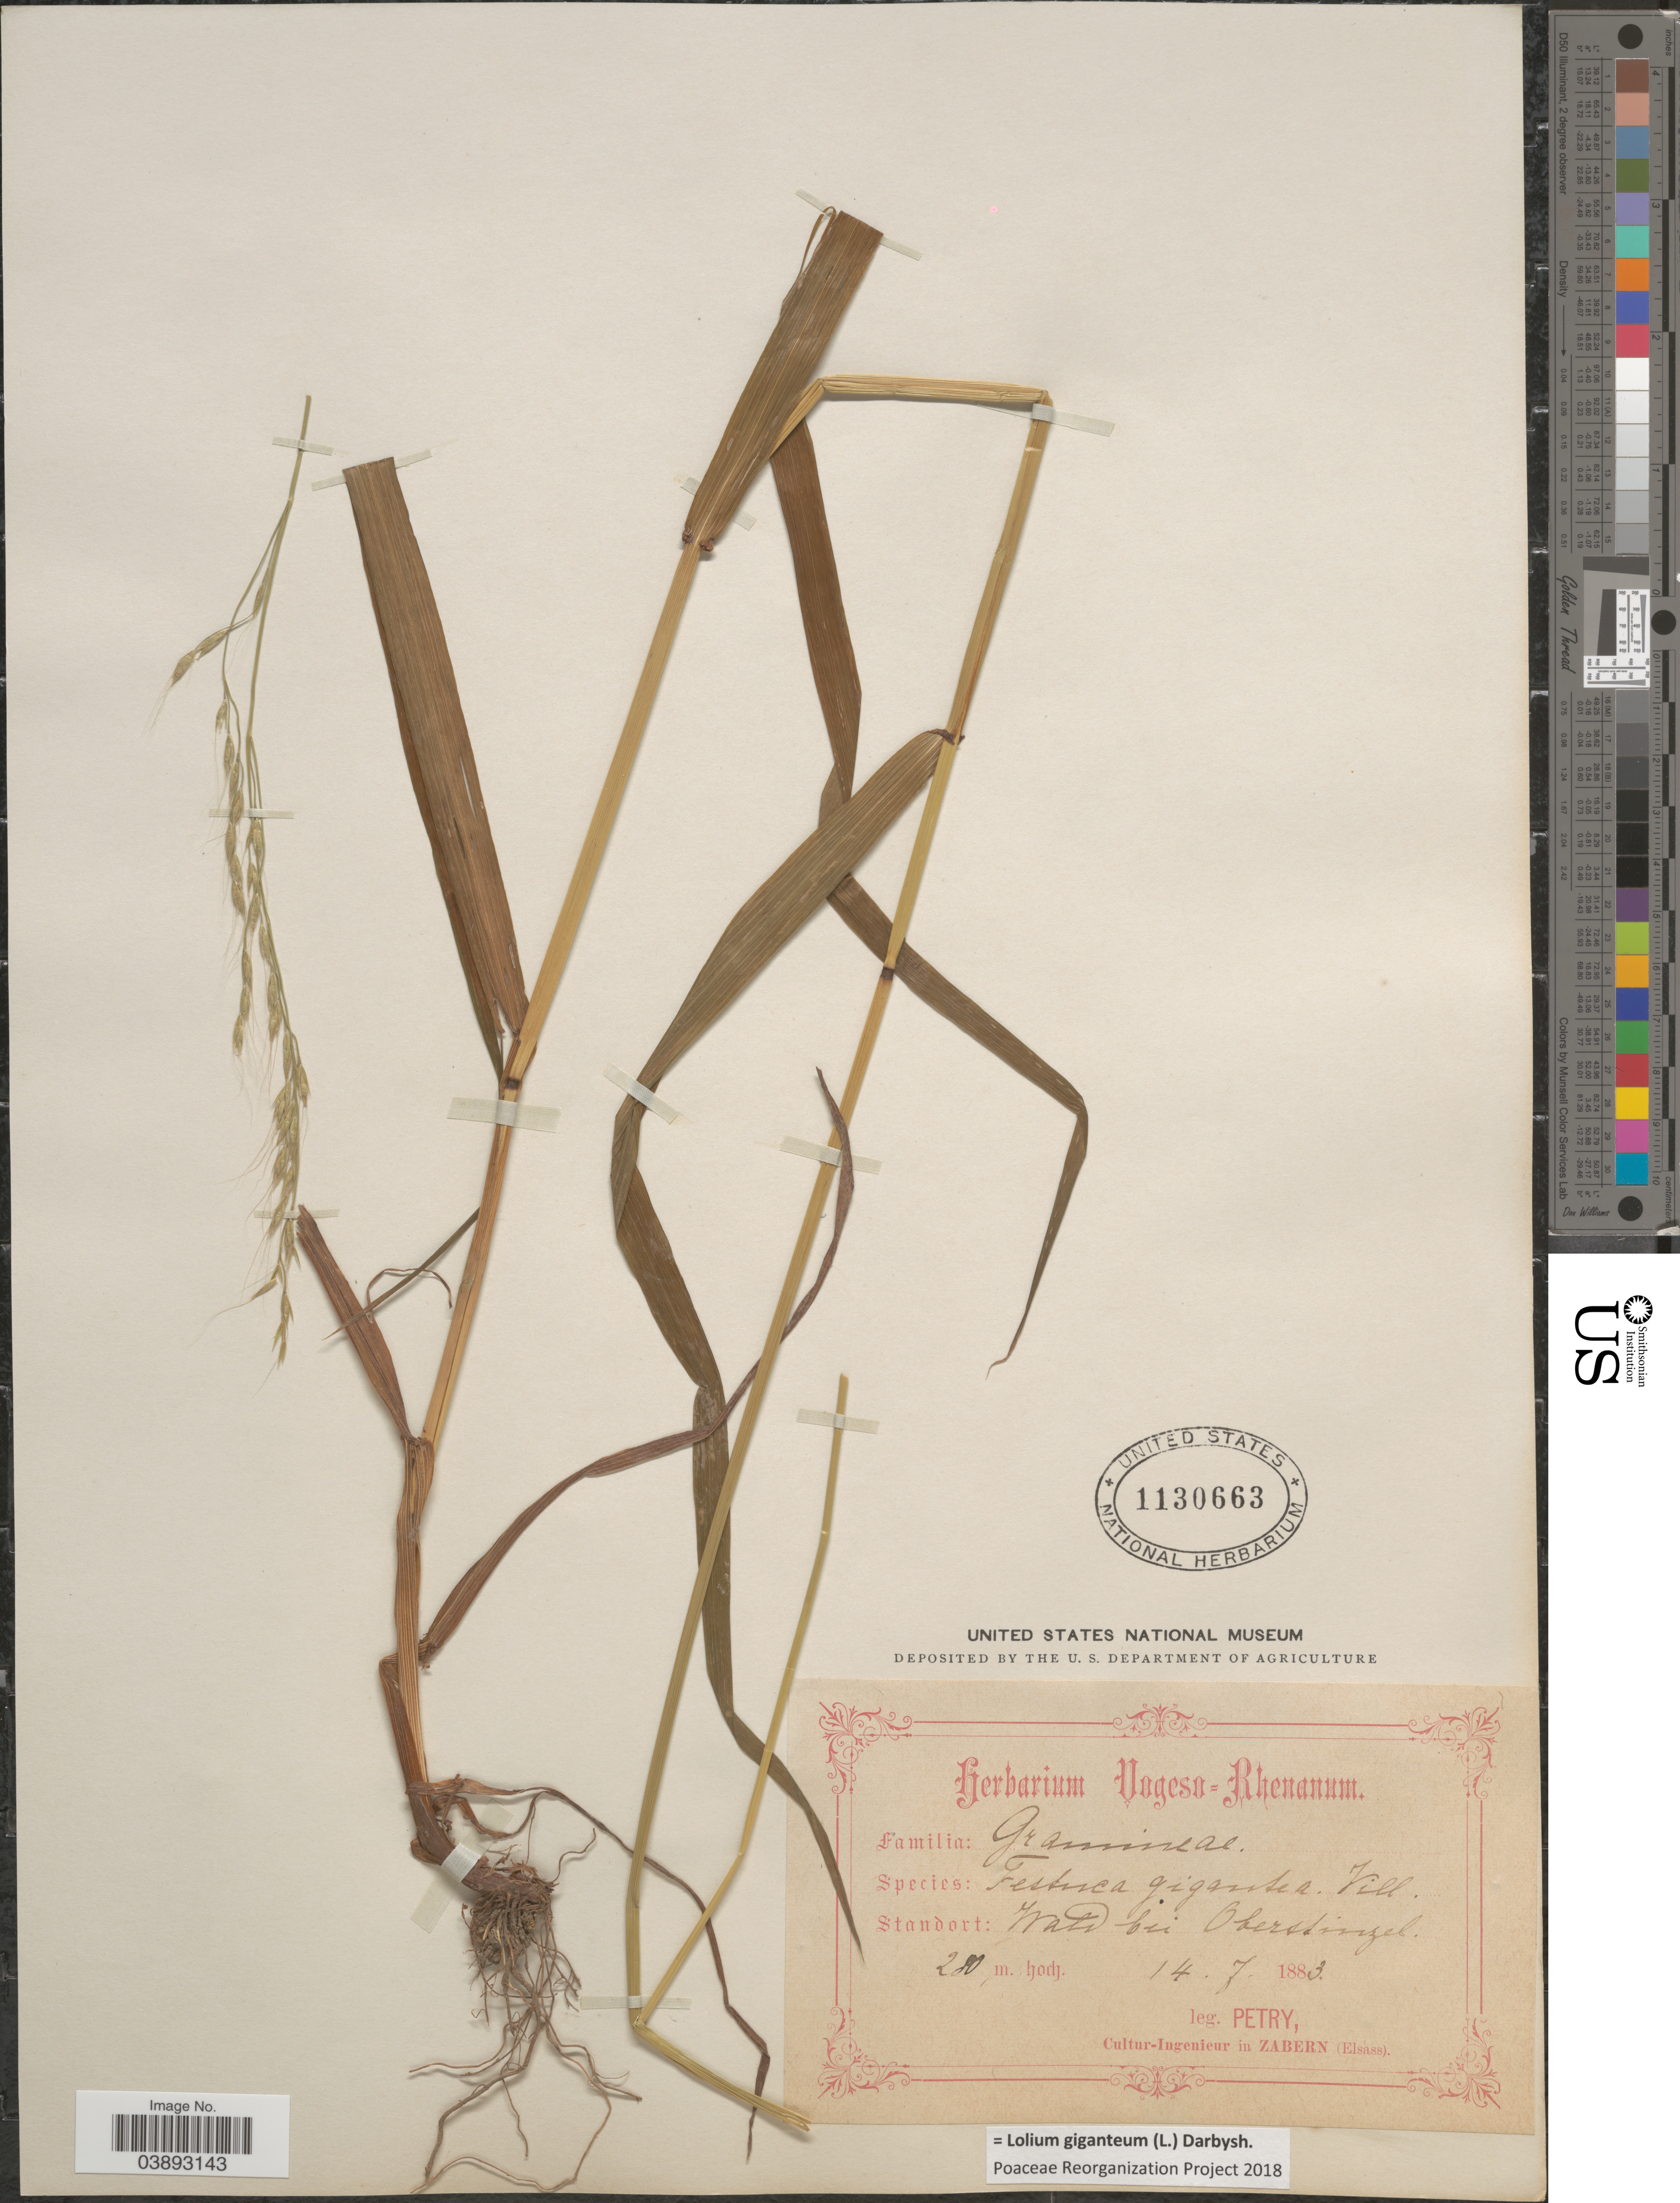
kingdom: Plantae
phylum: Tracheophyta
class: Liliopsida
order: Poales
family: Poaceae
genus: Lolium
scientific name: Lolium giganteum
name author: (L.) Darbysh.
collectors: -. Petry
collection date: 1883-07-14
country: France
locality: Wald bei Oberstinzel.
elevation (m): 280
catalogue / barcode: US 1130663